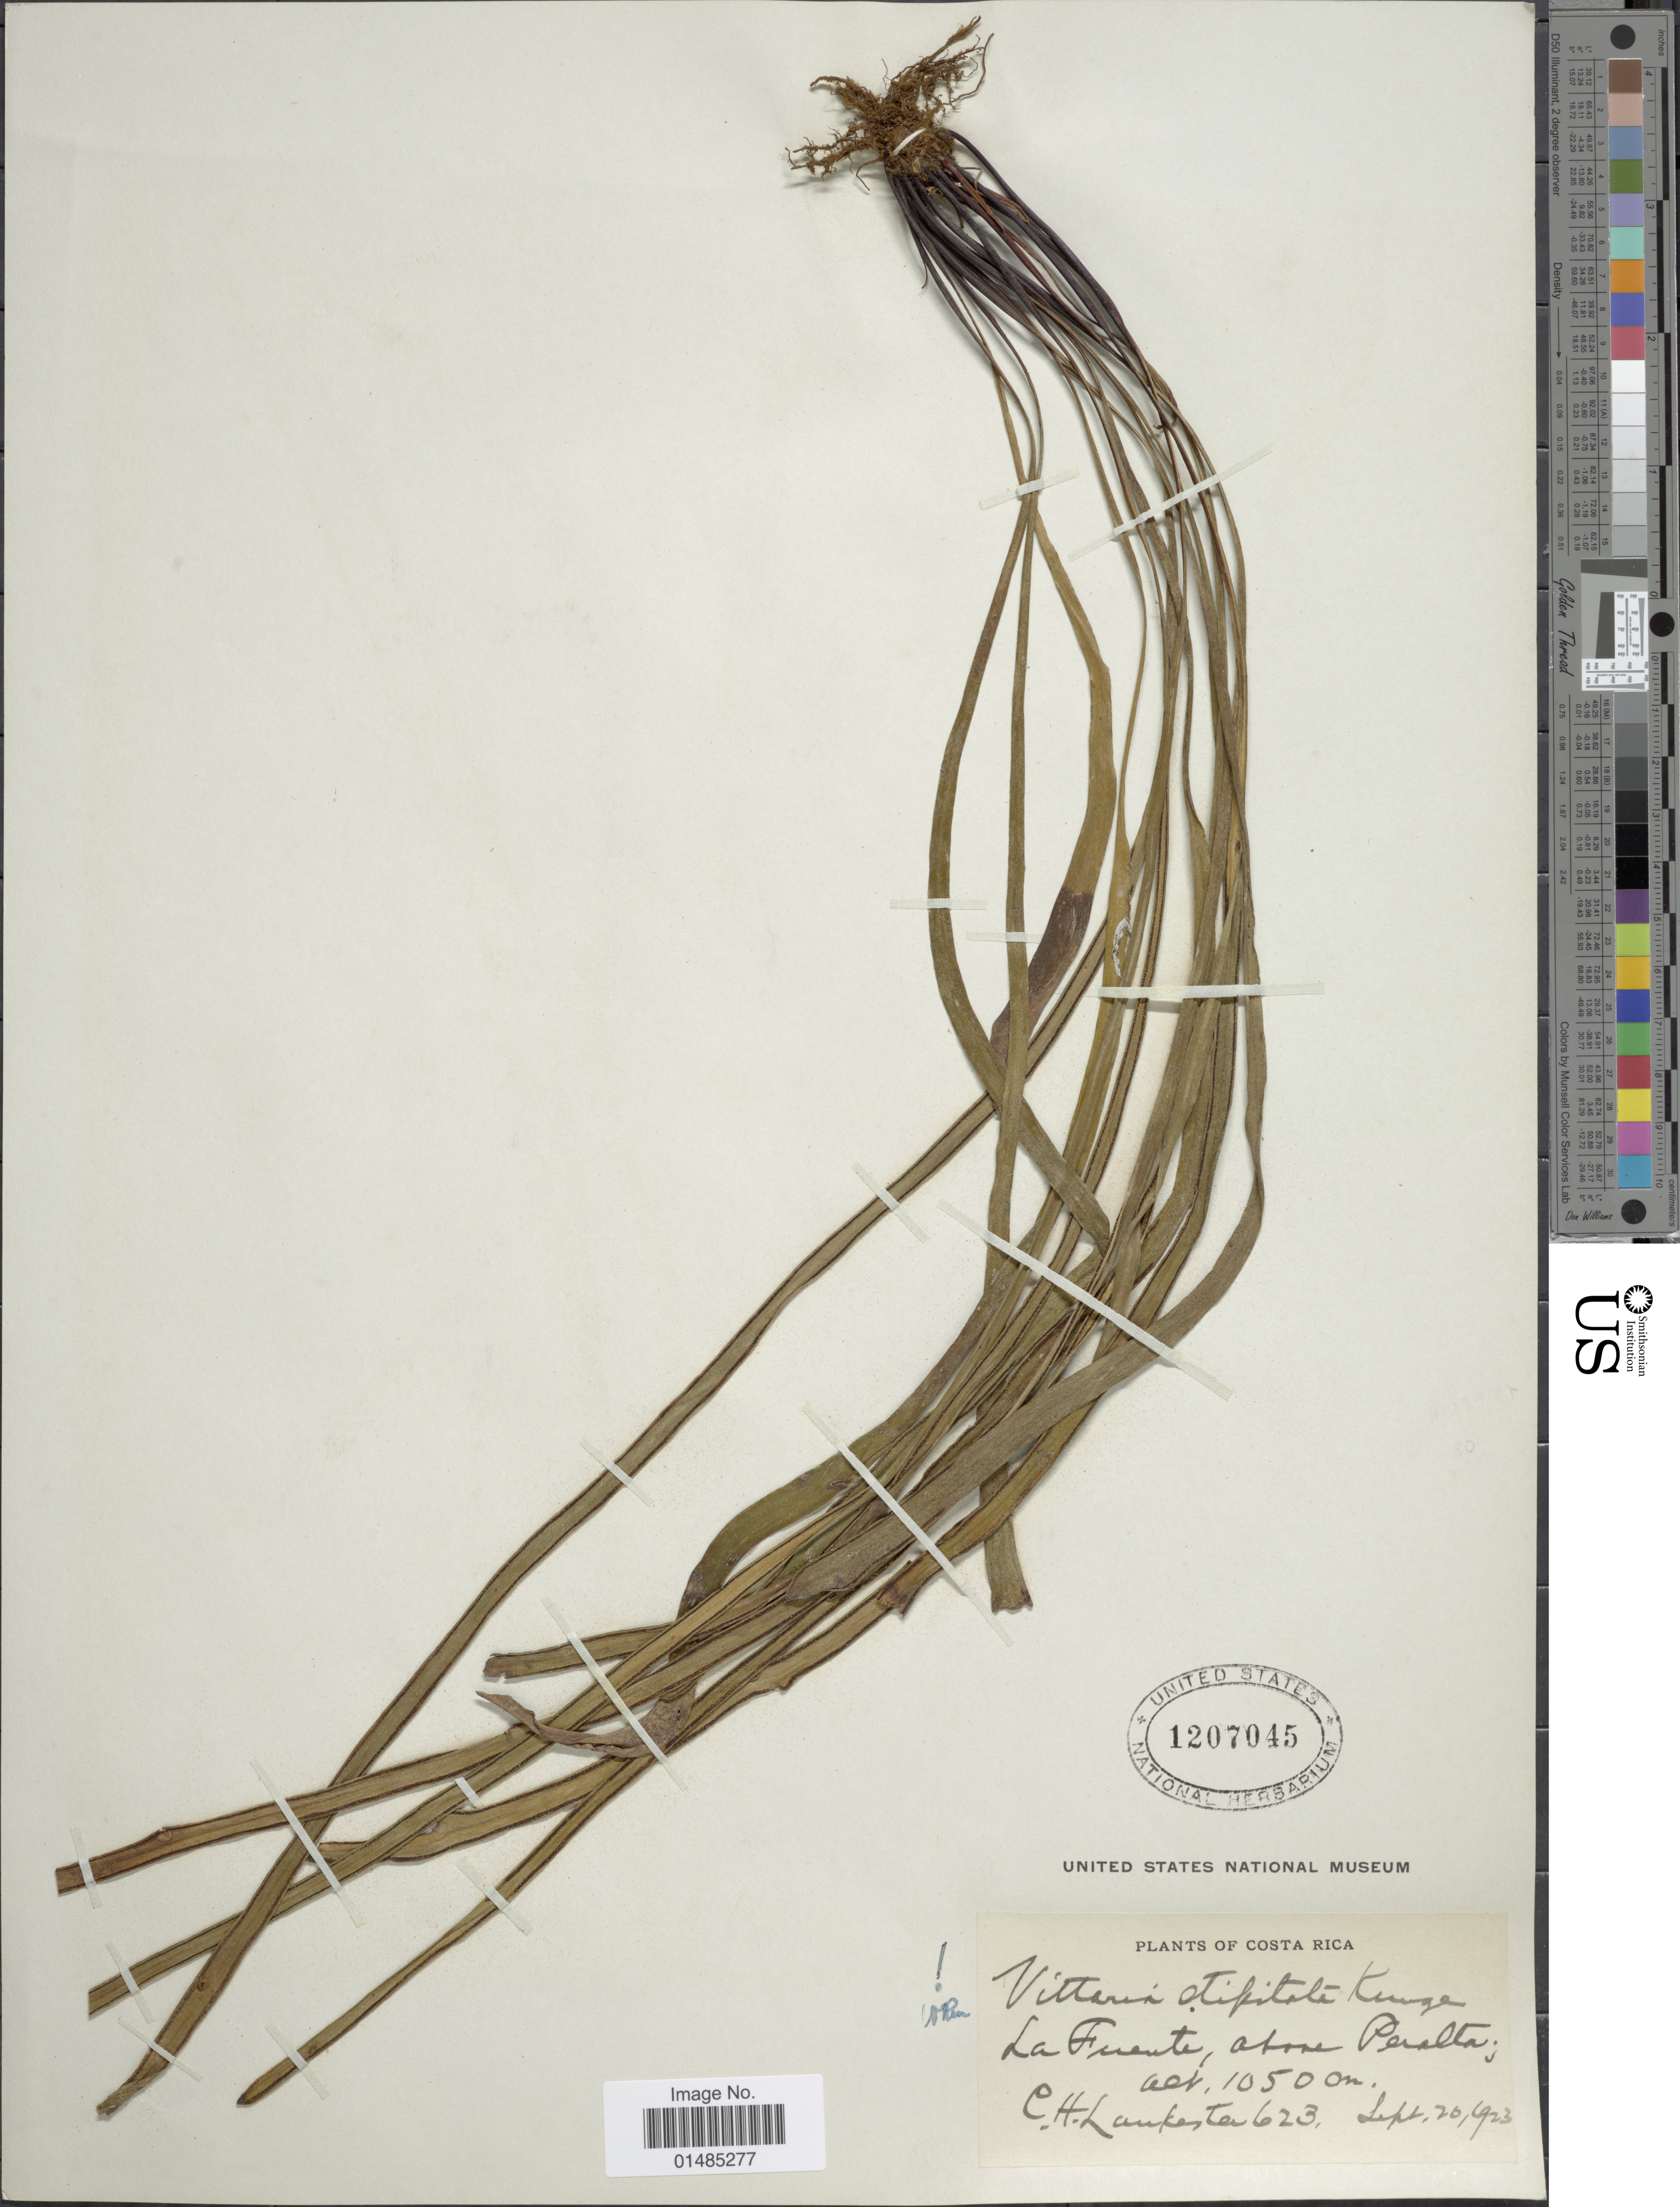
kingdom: Plantae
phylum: Tracheophyta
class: Polypodiopsida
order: Polypodiales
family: Pteridaceae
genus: Radiovittaria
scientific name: Radiovittaria stipitata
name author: (Kunze) E.H. Crane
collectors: C. H. Lankester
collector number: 623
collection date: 1923-09-20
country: Costa Rica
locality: La Fuente, above Peralta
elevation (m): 1050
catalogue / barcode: US 1207045